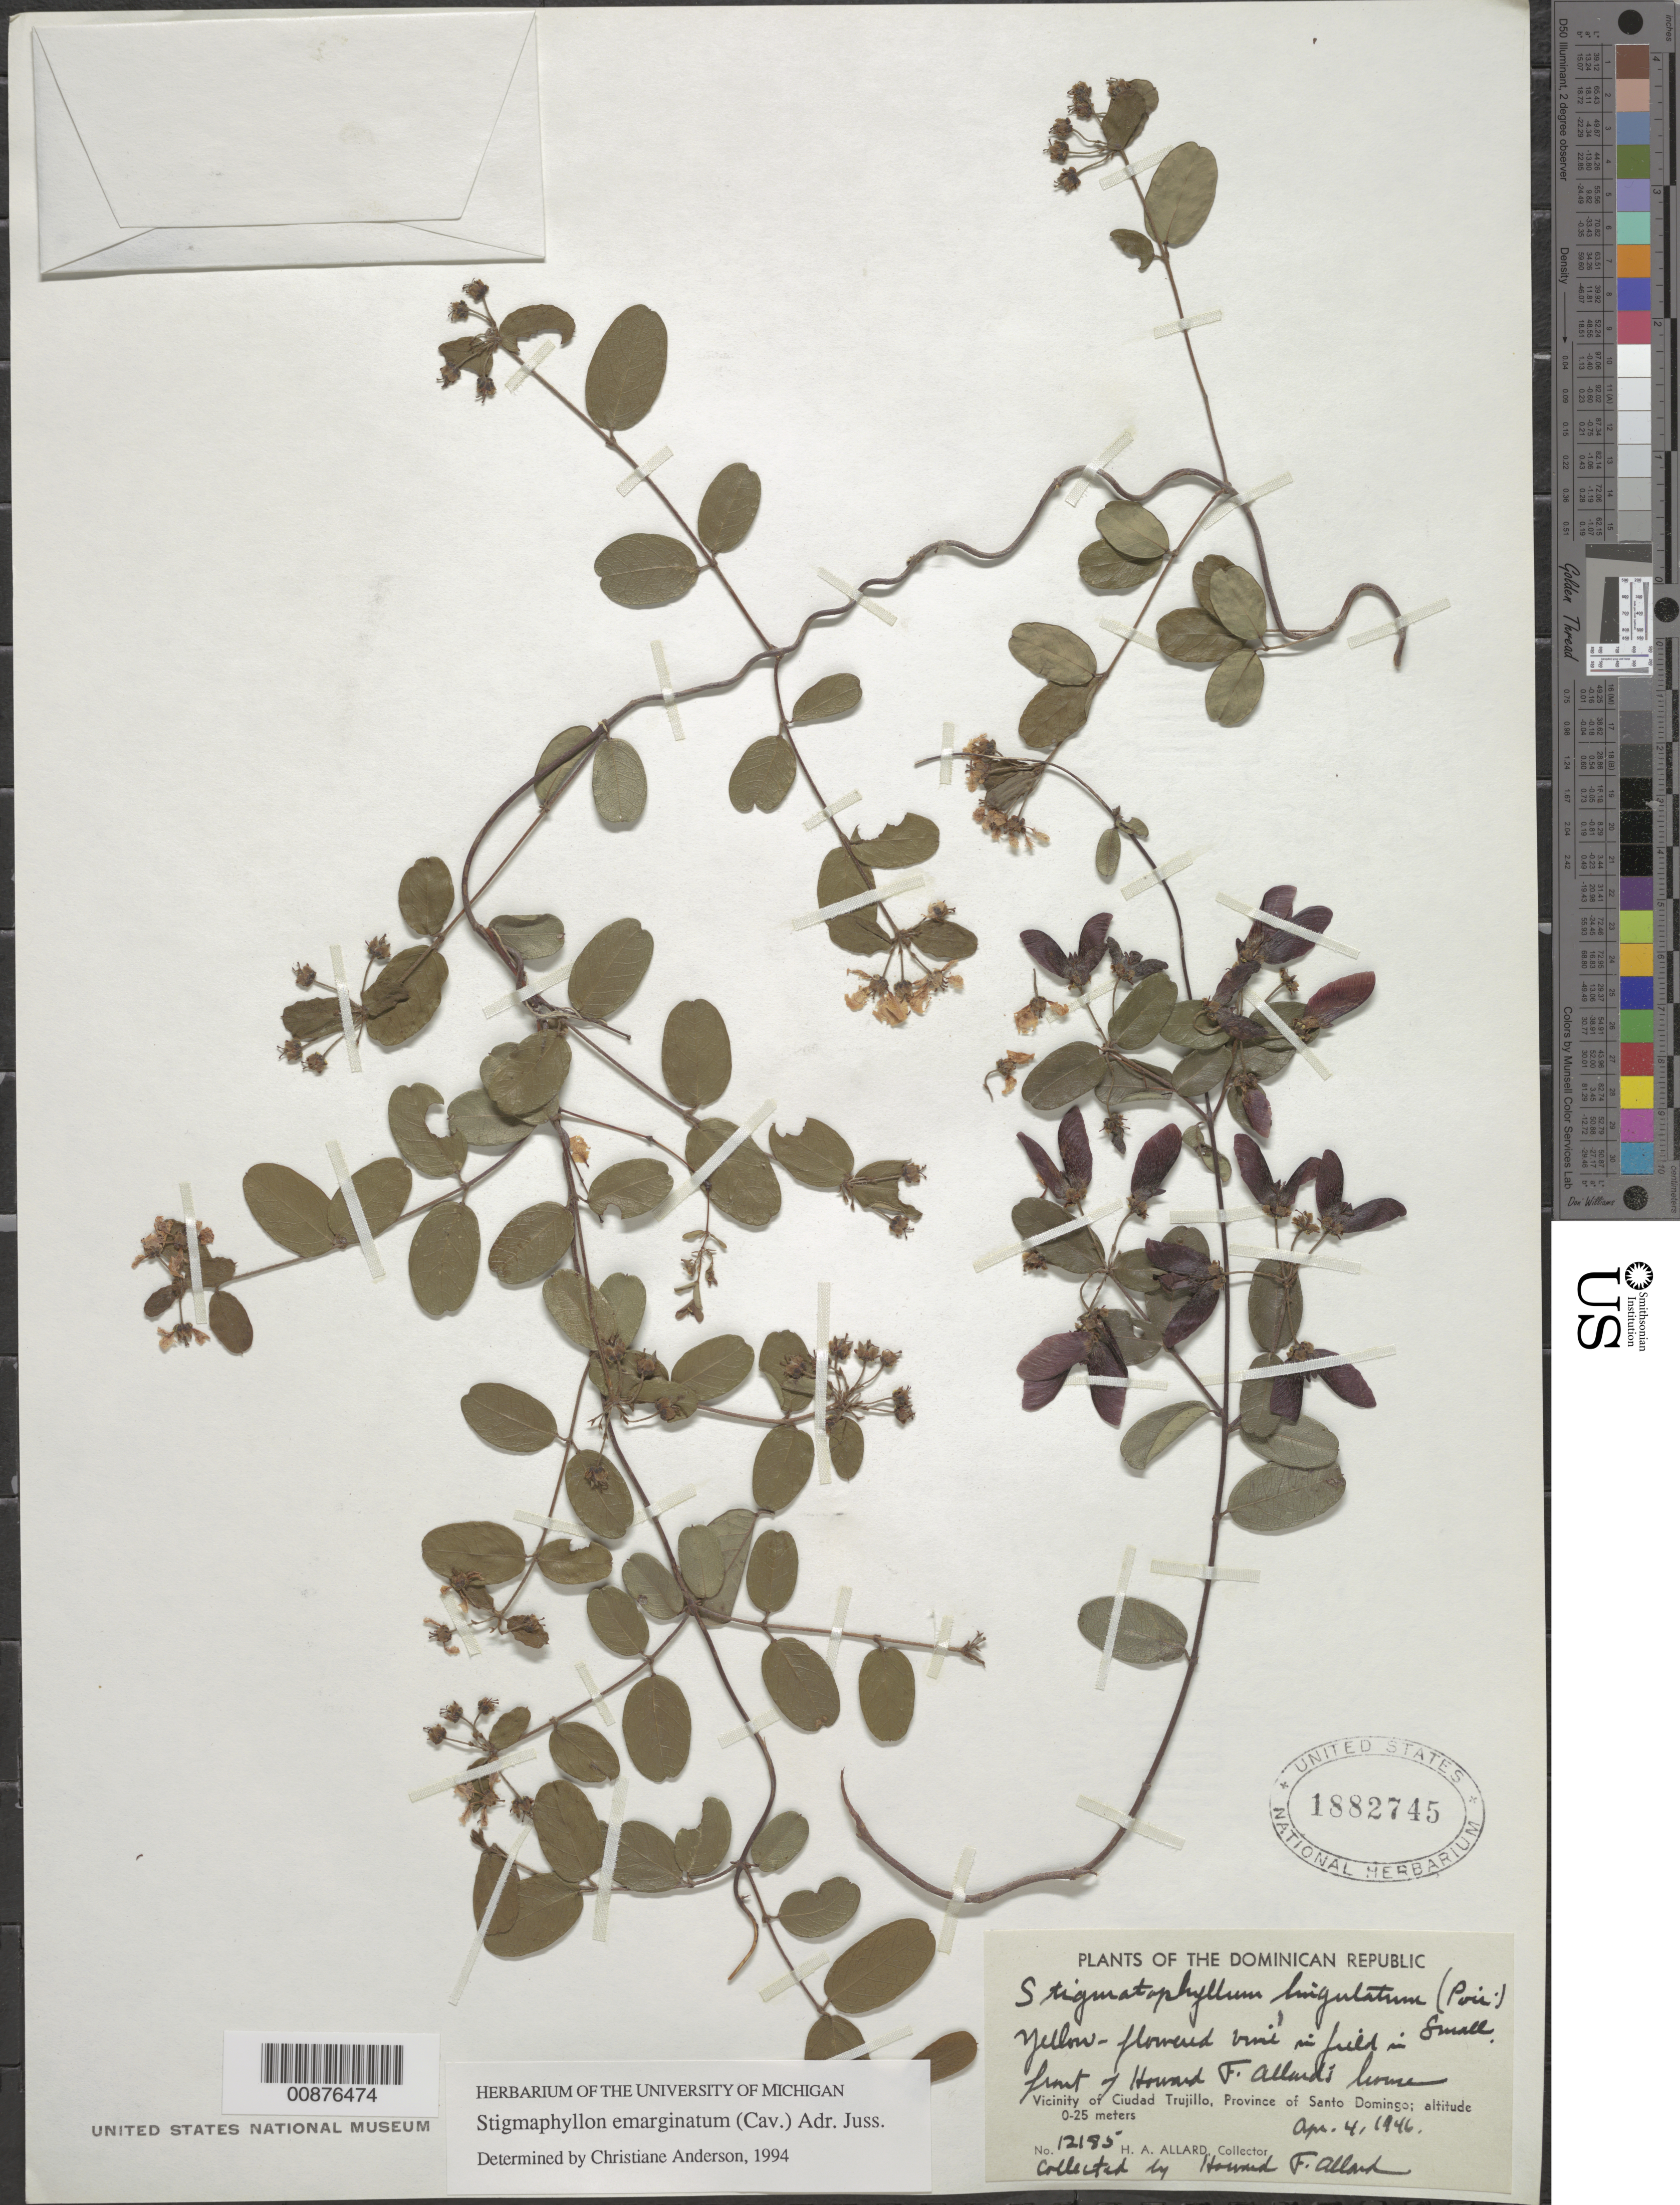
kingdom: Plantae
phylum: Tracheophyta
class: Magnoliopsida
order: Malpighiales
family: Malpighiaceae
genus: Stigmaphyllon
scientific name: Stigmaphyllon emarginatum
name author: (Cav.) A. Juss.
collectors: H. F. Allard & H. A. Allard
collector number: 12185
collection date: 1946-04-04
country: Dominican Republic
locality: Front of Howard F. Allard's house. Vicinity of Ciudad Trujillo, Province of Santo Domingo.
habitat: trail in fields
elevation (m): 0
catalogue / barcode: US 1882745